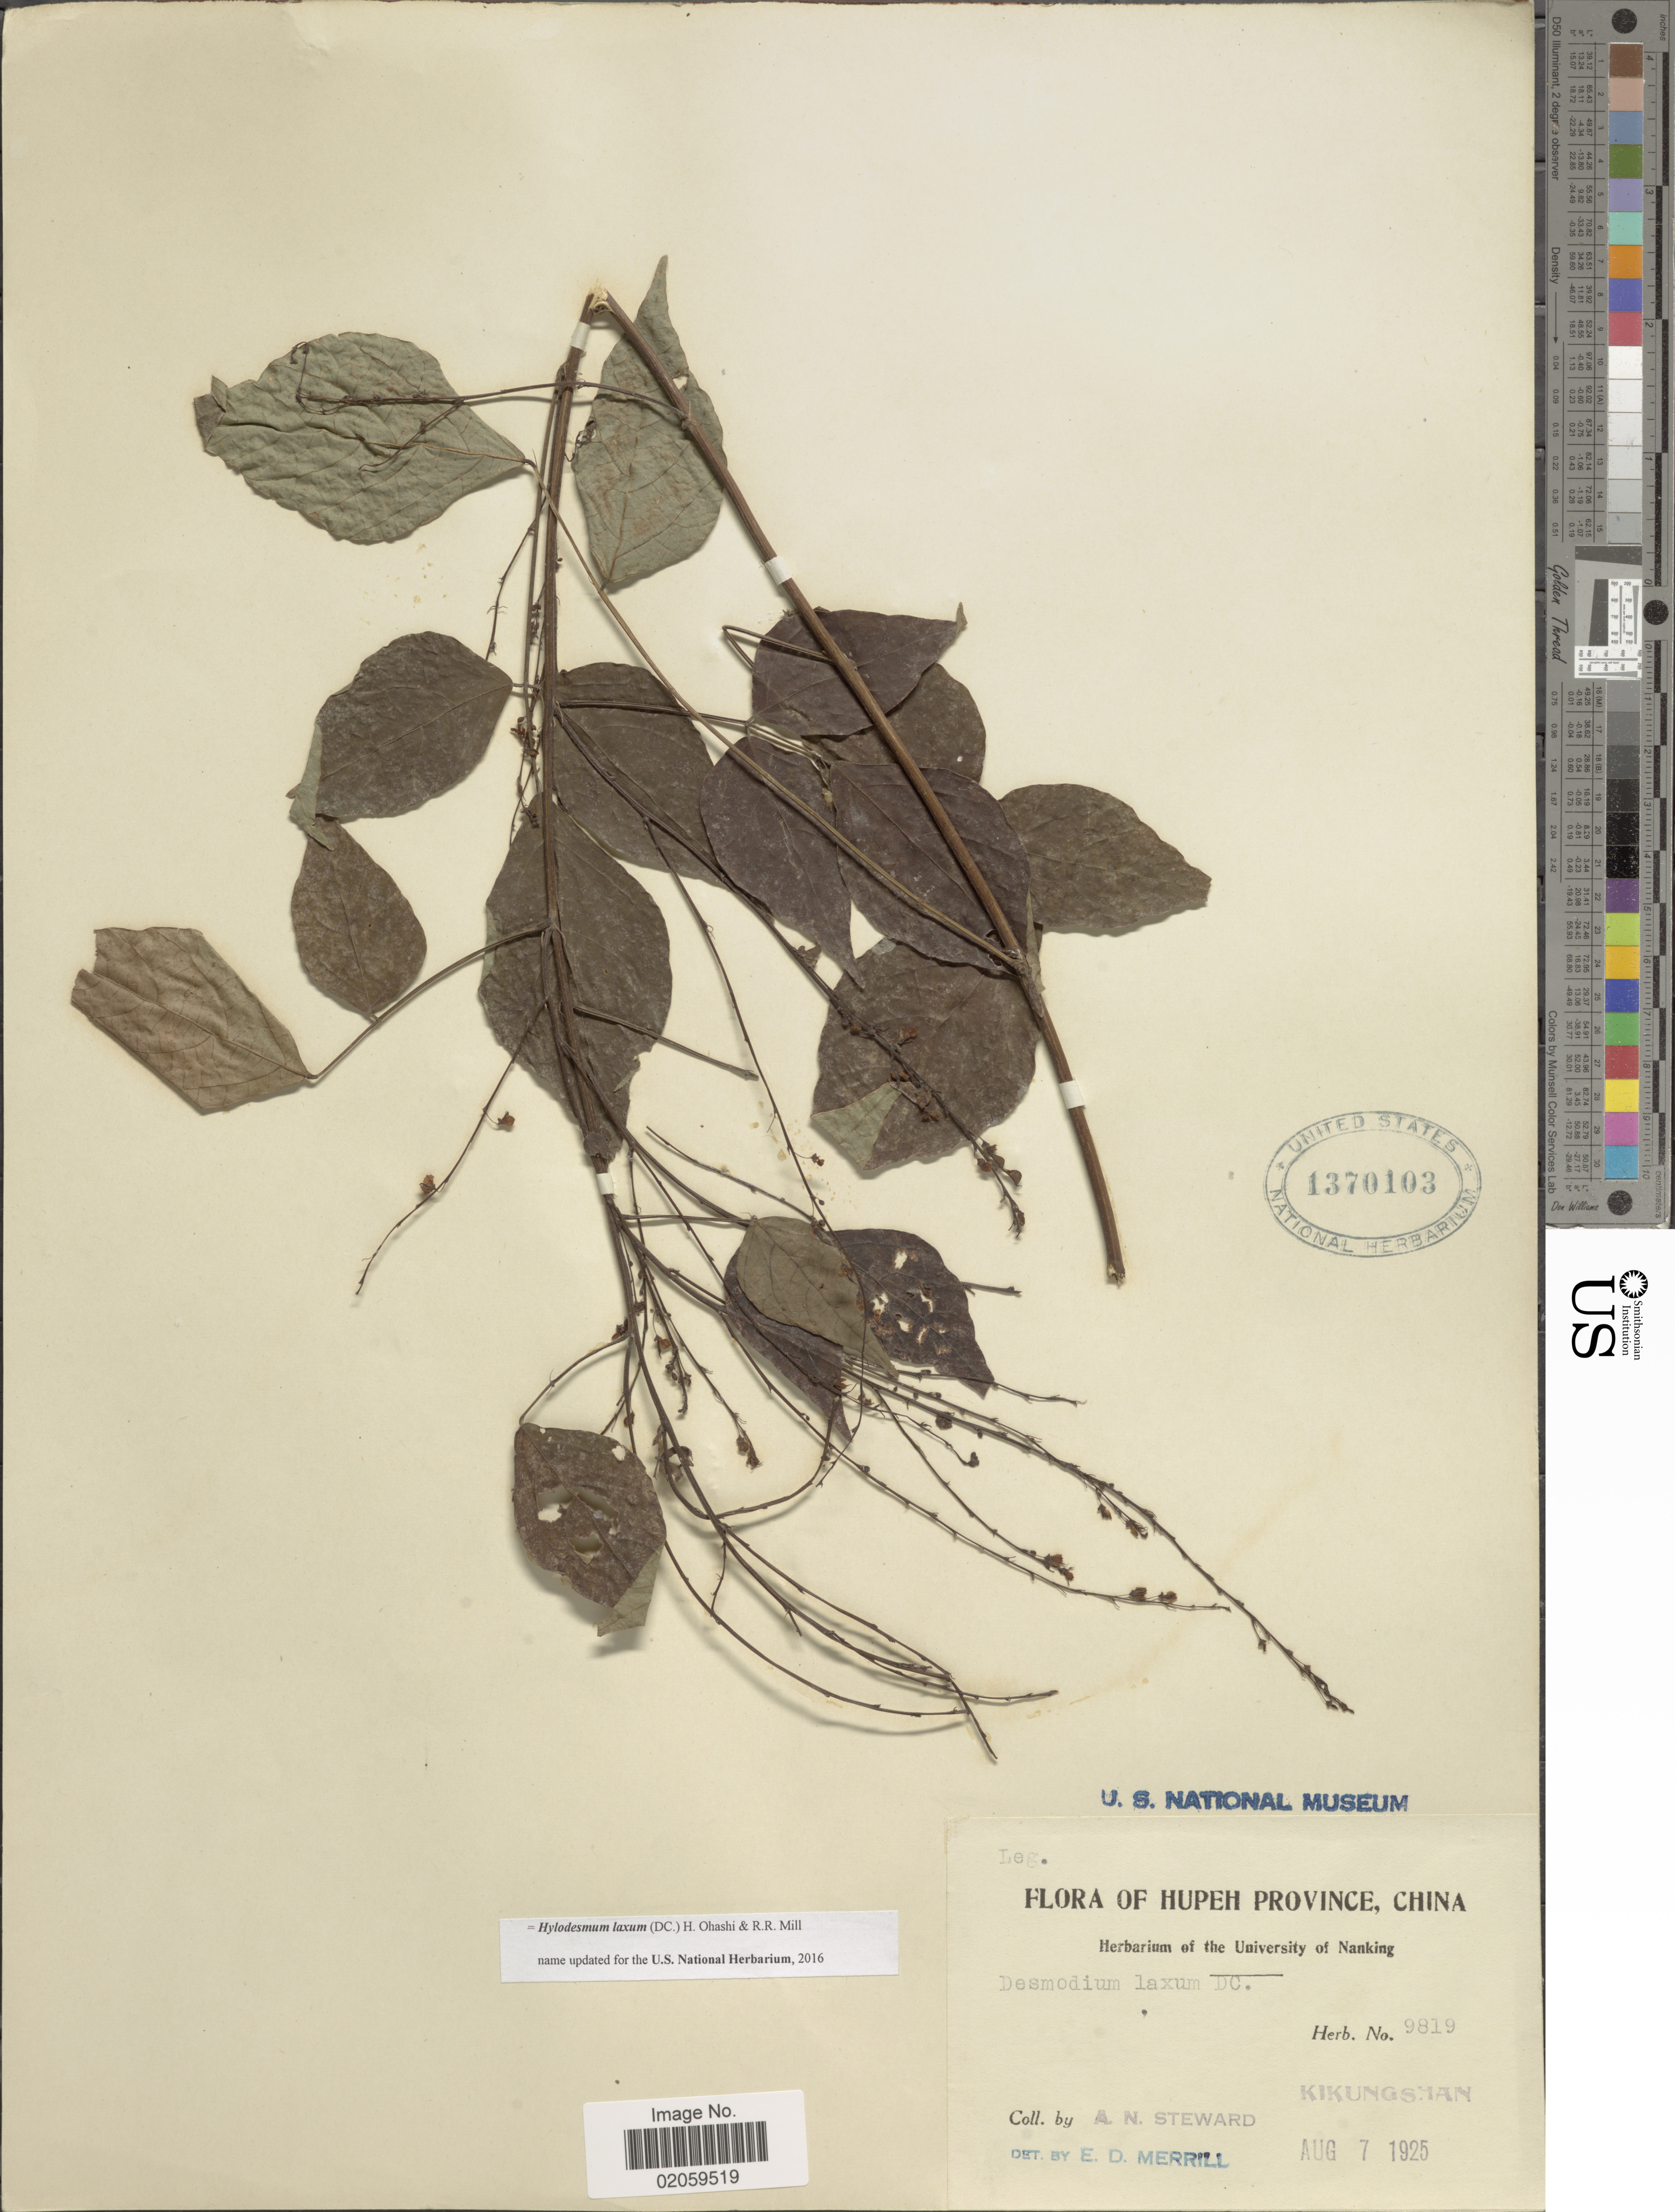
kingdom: Plantae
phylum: Tracheophyta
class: Magnoliopsida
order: Fabales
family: Fabaceae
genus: Hylodesmum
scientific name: Hylodesmum laxum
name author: (DC.) H. Ohashi & R.R. Mill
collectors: A. N. Steward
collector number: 9819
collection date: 1925-08-07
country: China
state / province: Hubei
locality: Hupeh Province, Kikungshan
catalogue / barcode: US 1370103